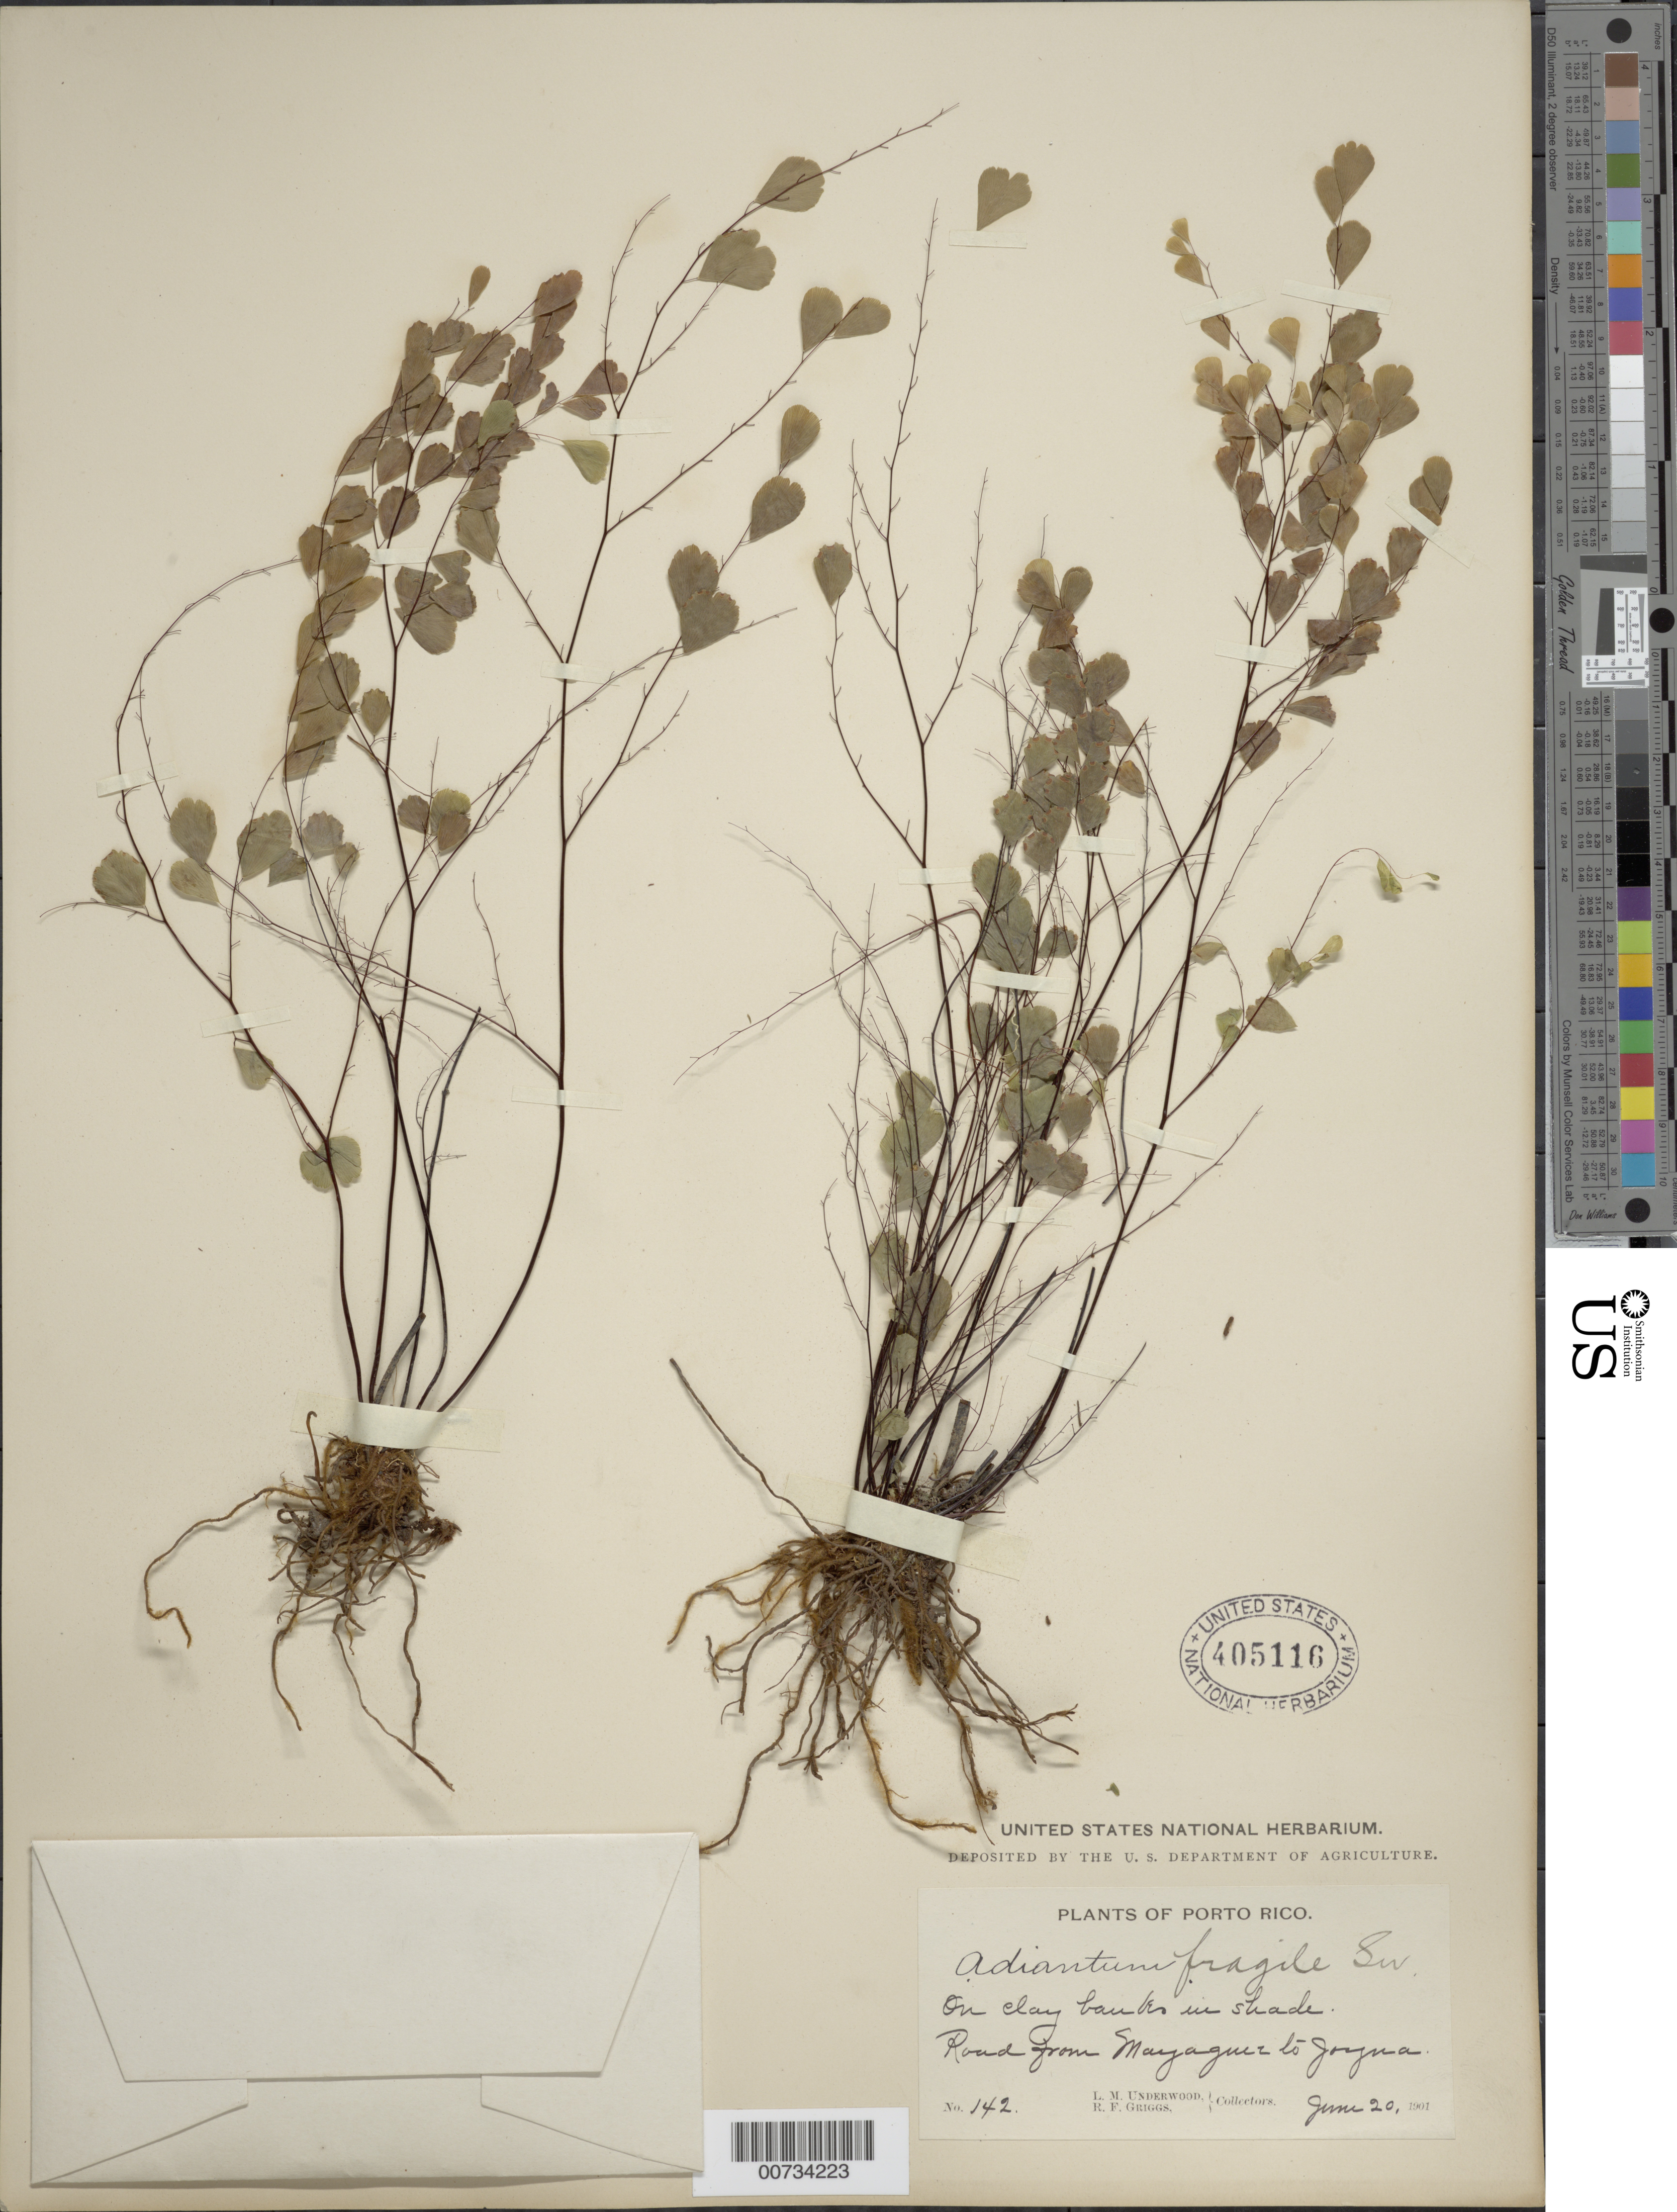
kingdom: Plantae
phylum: Tracheophyta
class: Polypodiopsida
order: Polypodiales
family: Pteridaceae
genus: Adiantum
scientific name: Adiantum fragile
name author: Sw.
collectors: L. M. Underwood & R. F. Griggs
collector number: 142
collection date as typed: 20 Jun 1901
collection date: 1901-06-20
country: Puerto Rico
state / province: Mayagüez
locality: Mayaguez to Jayuya, Road from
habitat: On clay bank in shade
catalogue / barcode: US 405116